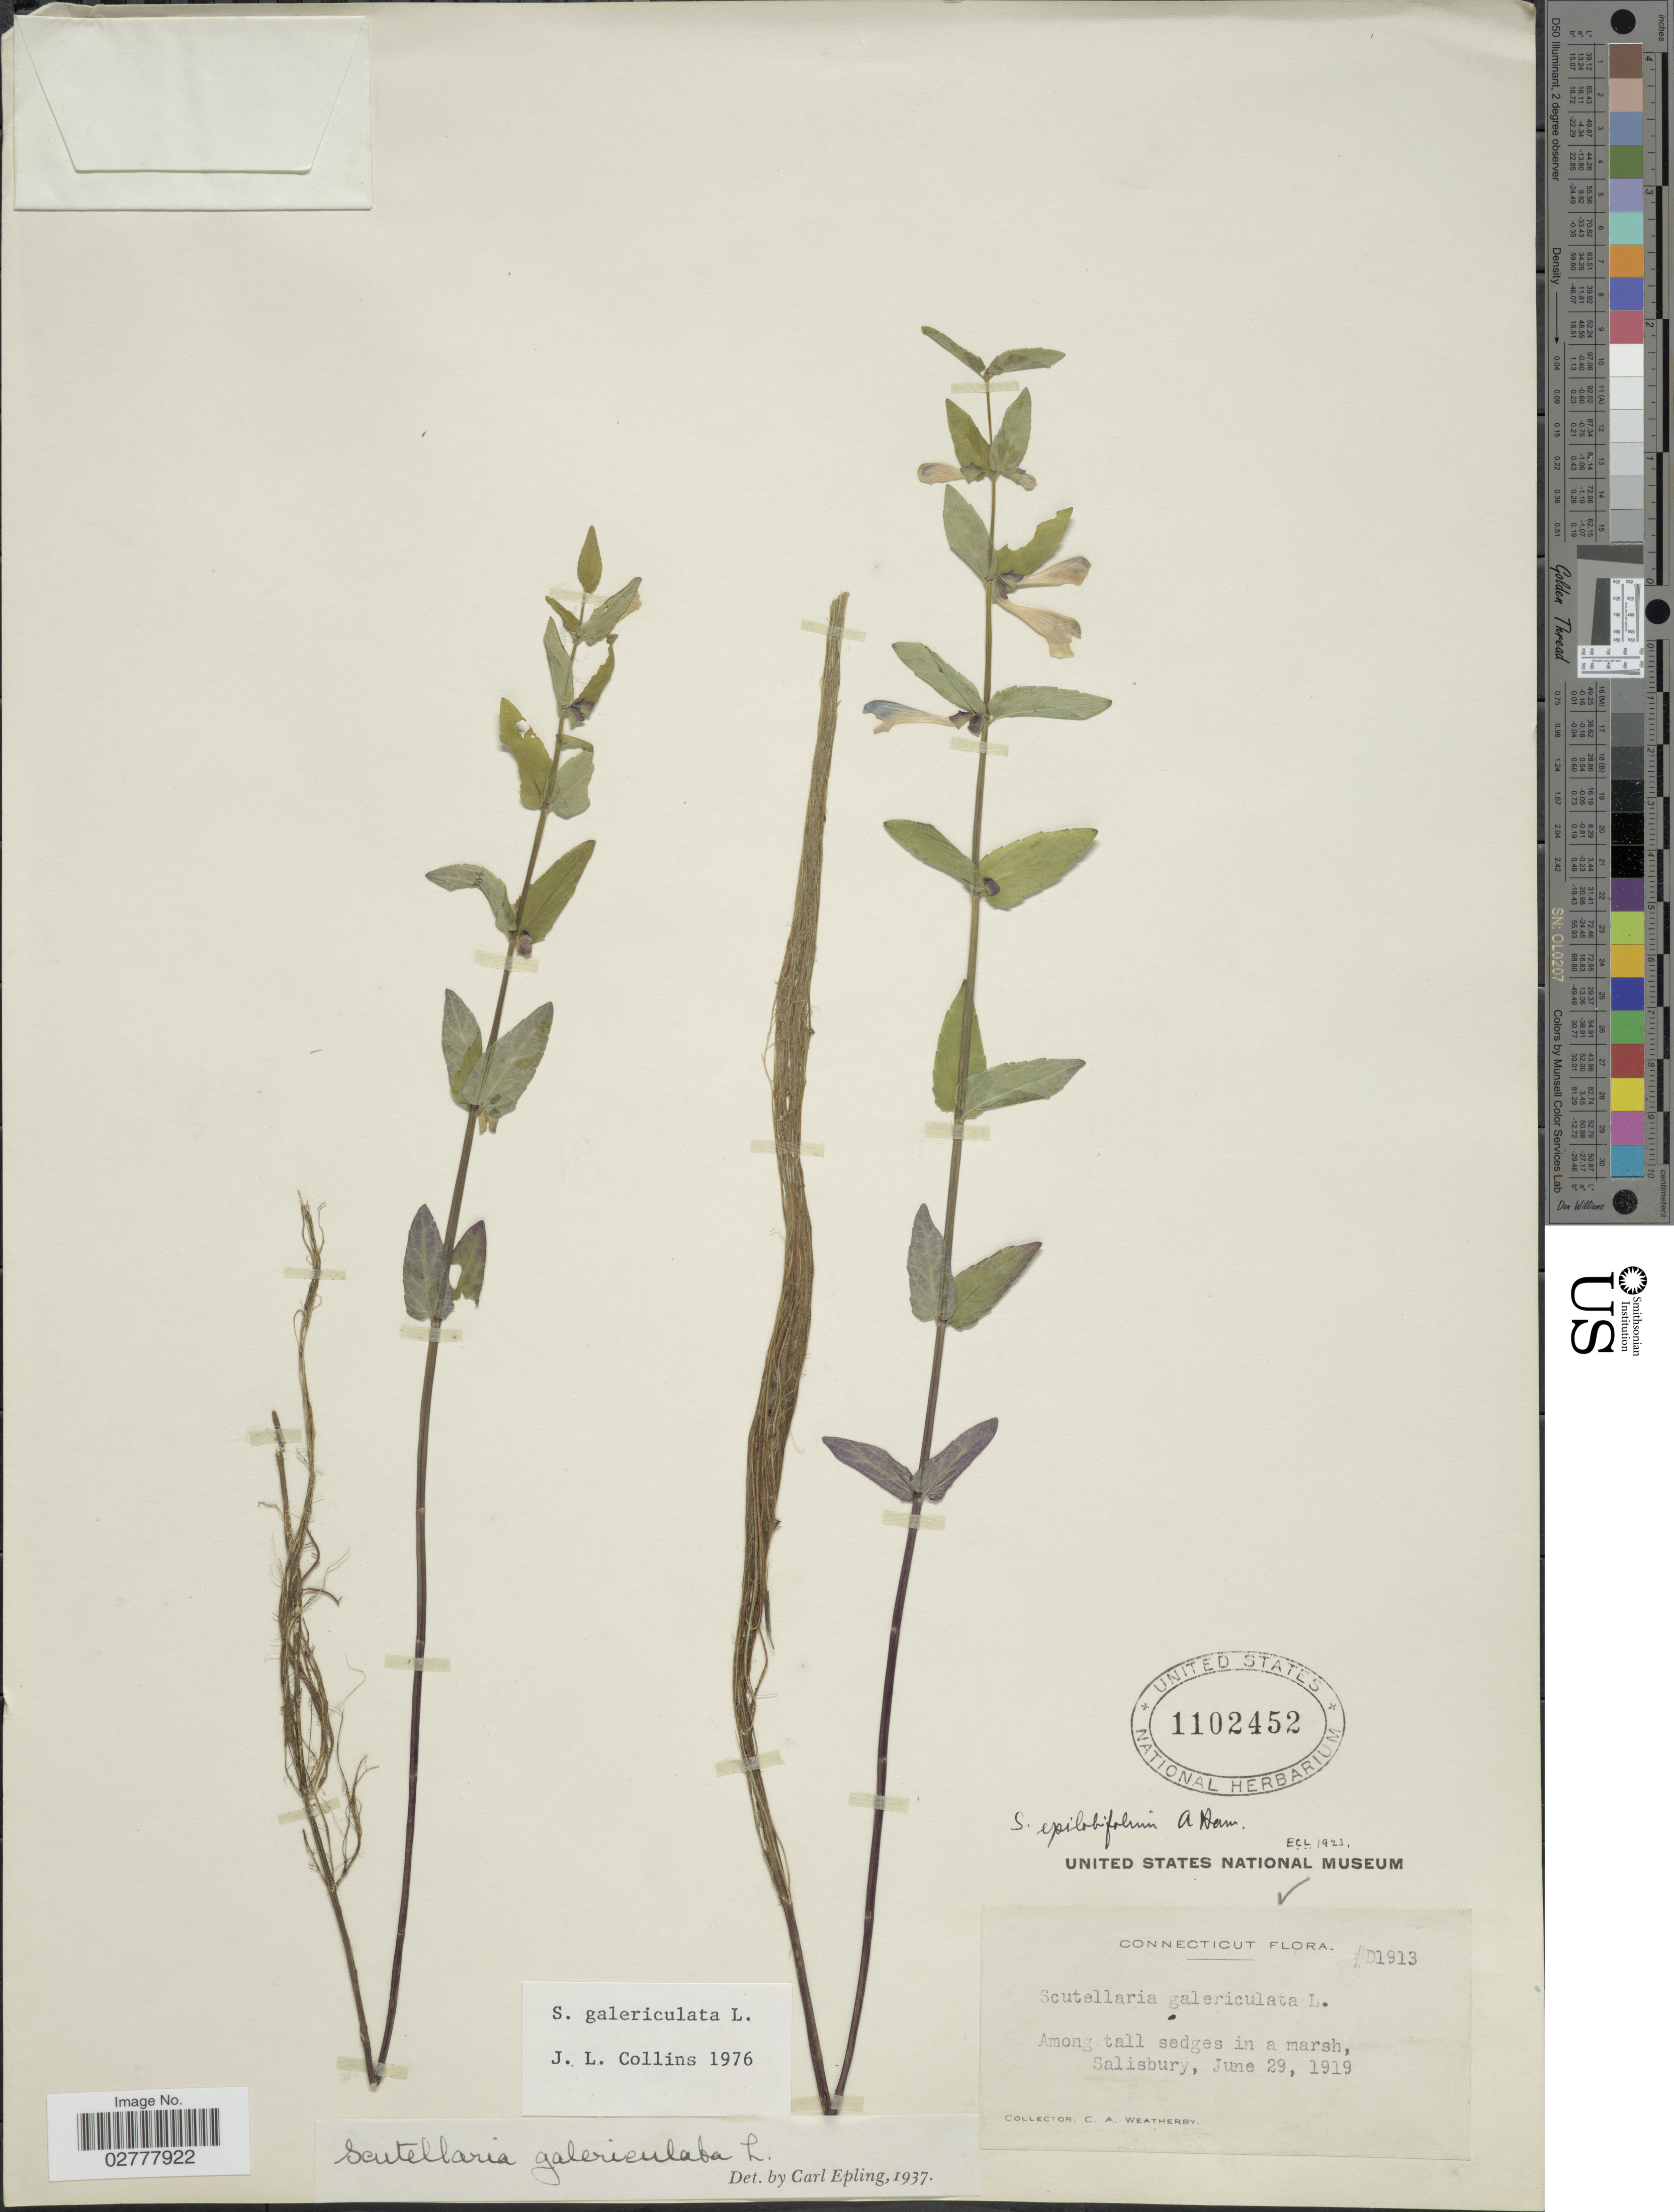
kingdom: Plantae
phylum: Tracheophyta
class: Magnoliopsida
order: Lamiales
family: Lamiaceae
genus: Scutellaria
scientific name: Scutellaria galericulata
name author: L.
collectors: C. A. Weatherby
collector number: D1913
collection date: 1919-06-29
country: United States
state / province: Connecticut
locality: Among tall sedges in a marsh, Salisbury.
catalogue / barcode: US 1102452